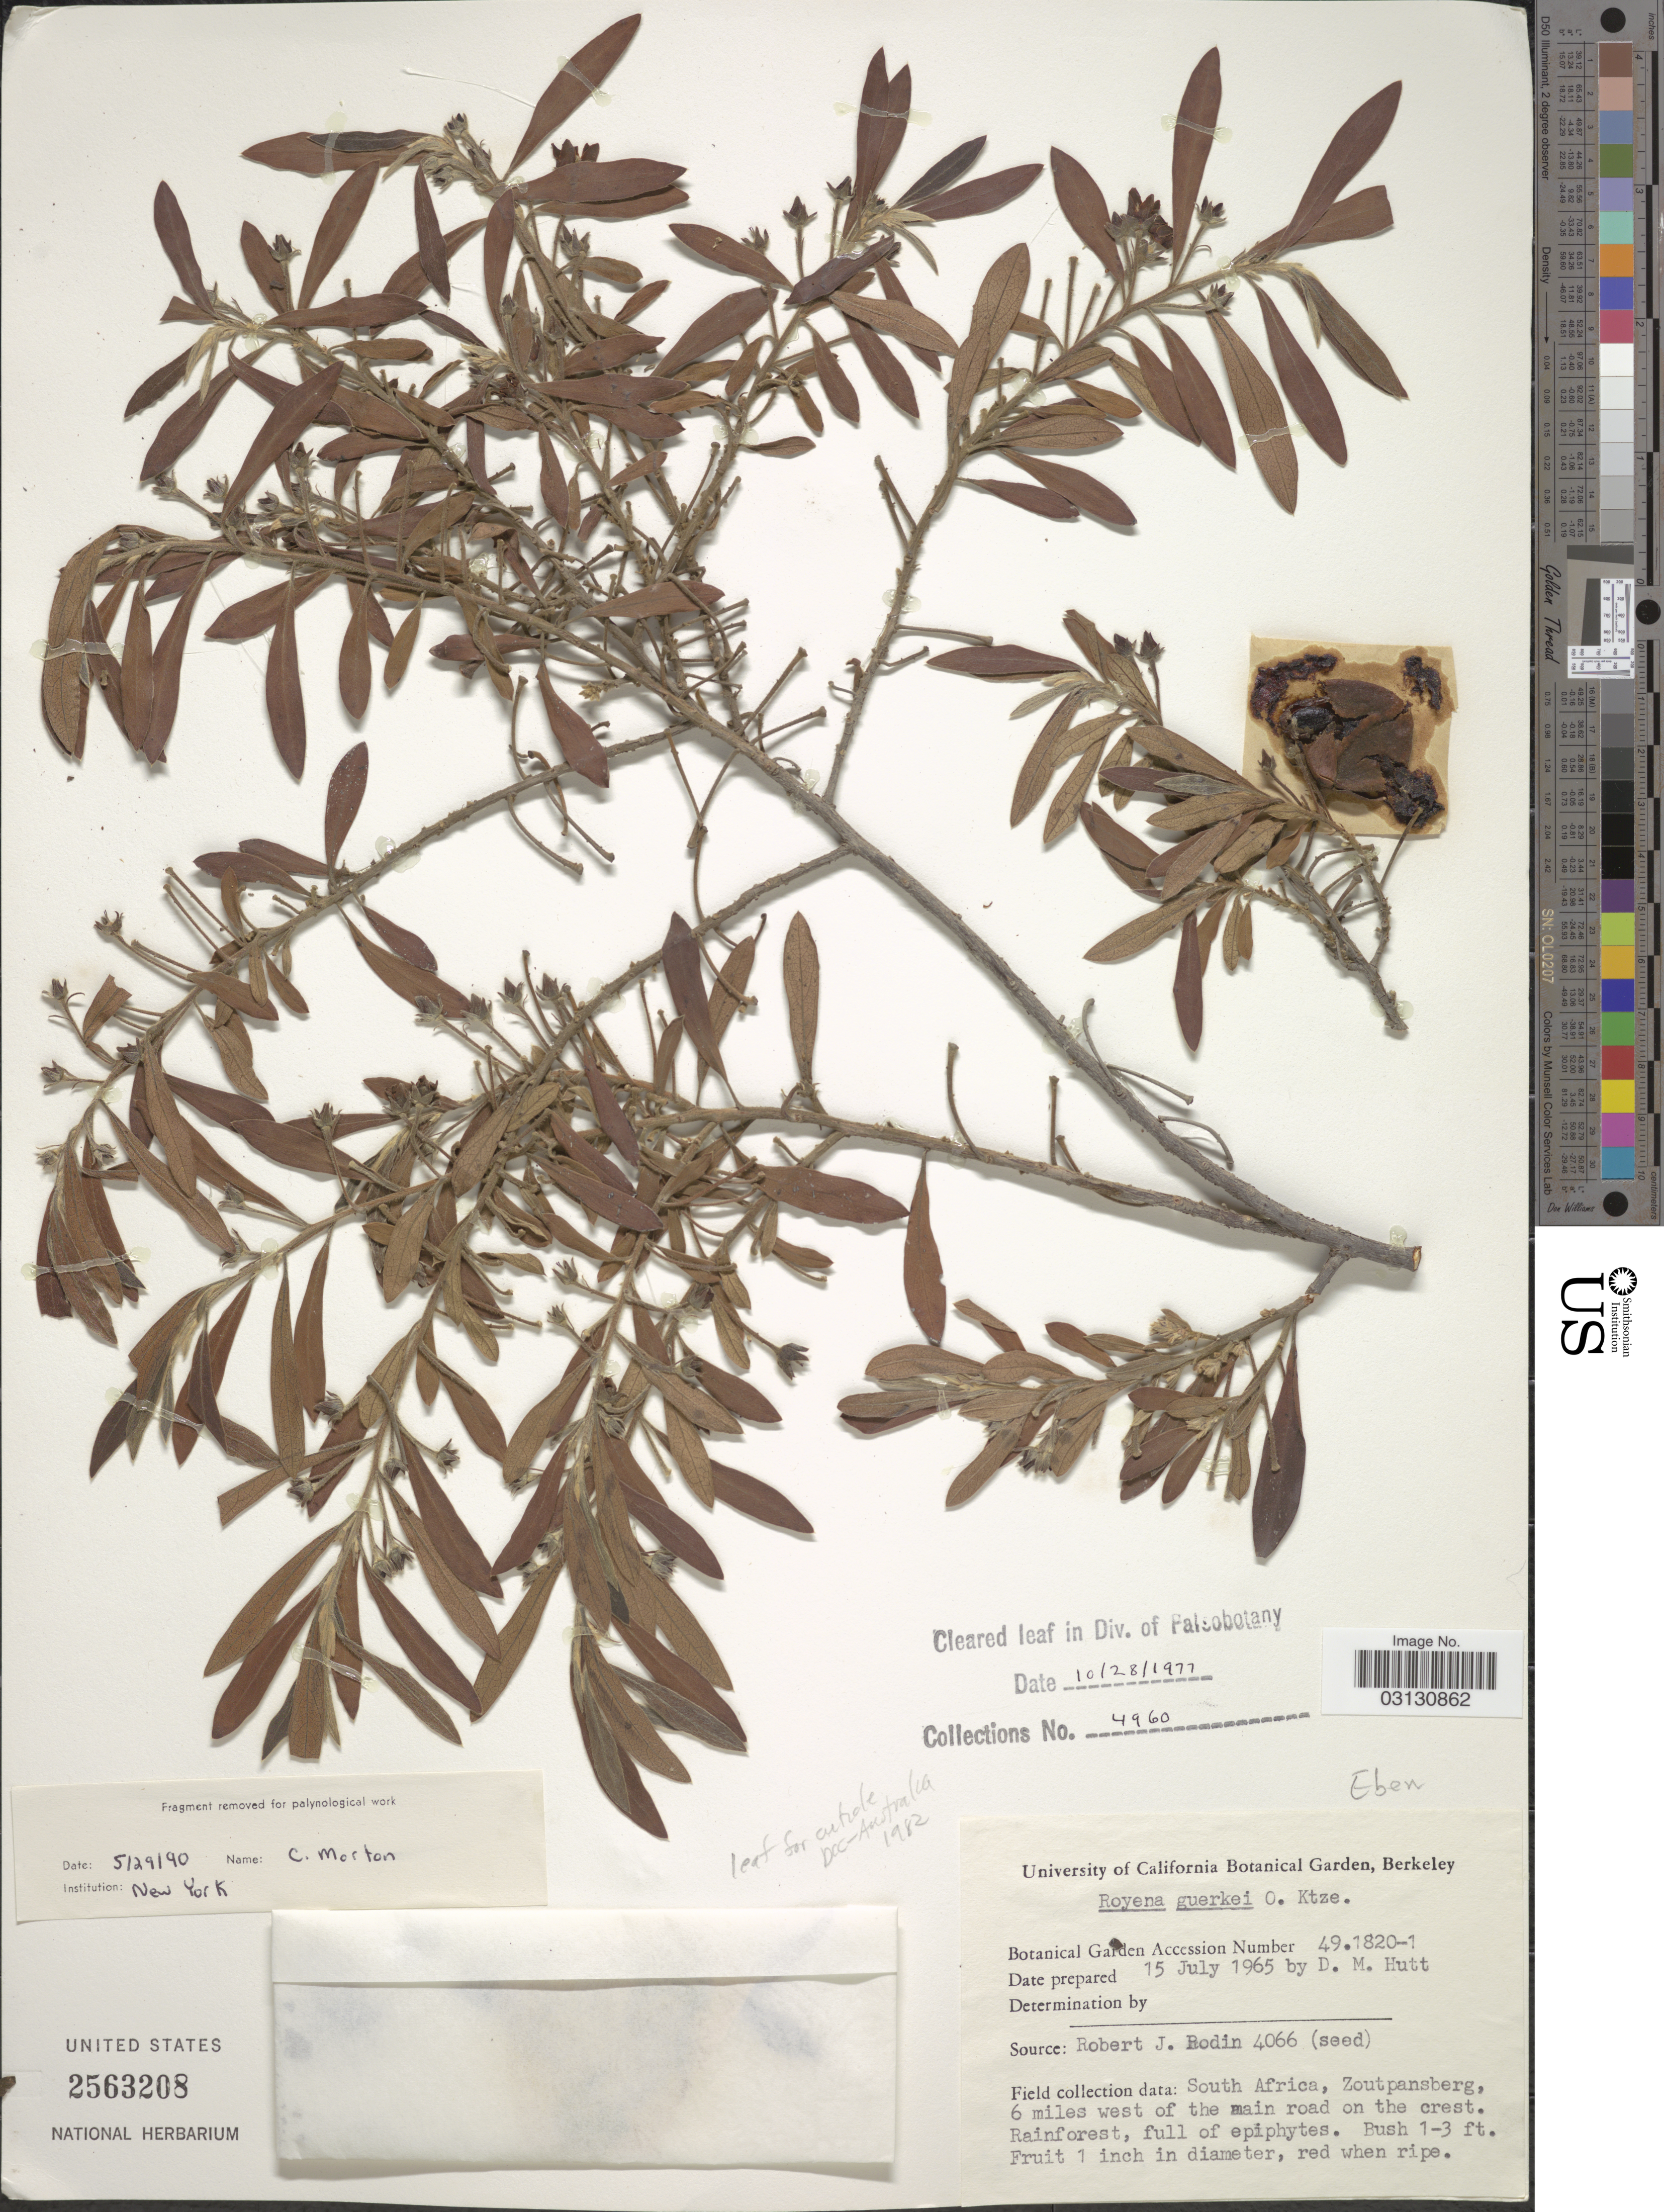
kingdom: Plantae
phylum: Tracheophyta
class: Magnoliopsida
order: Ericales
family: Ebenaceae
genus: Royena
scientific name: Royena guerkei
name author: Kuntze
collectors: D. Hutt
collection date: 1965-07-15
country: United States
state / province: California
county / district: Alameda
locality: University of California Botanical Garden, Berkeley.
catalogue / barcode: US 2563208